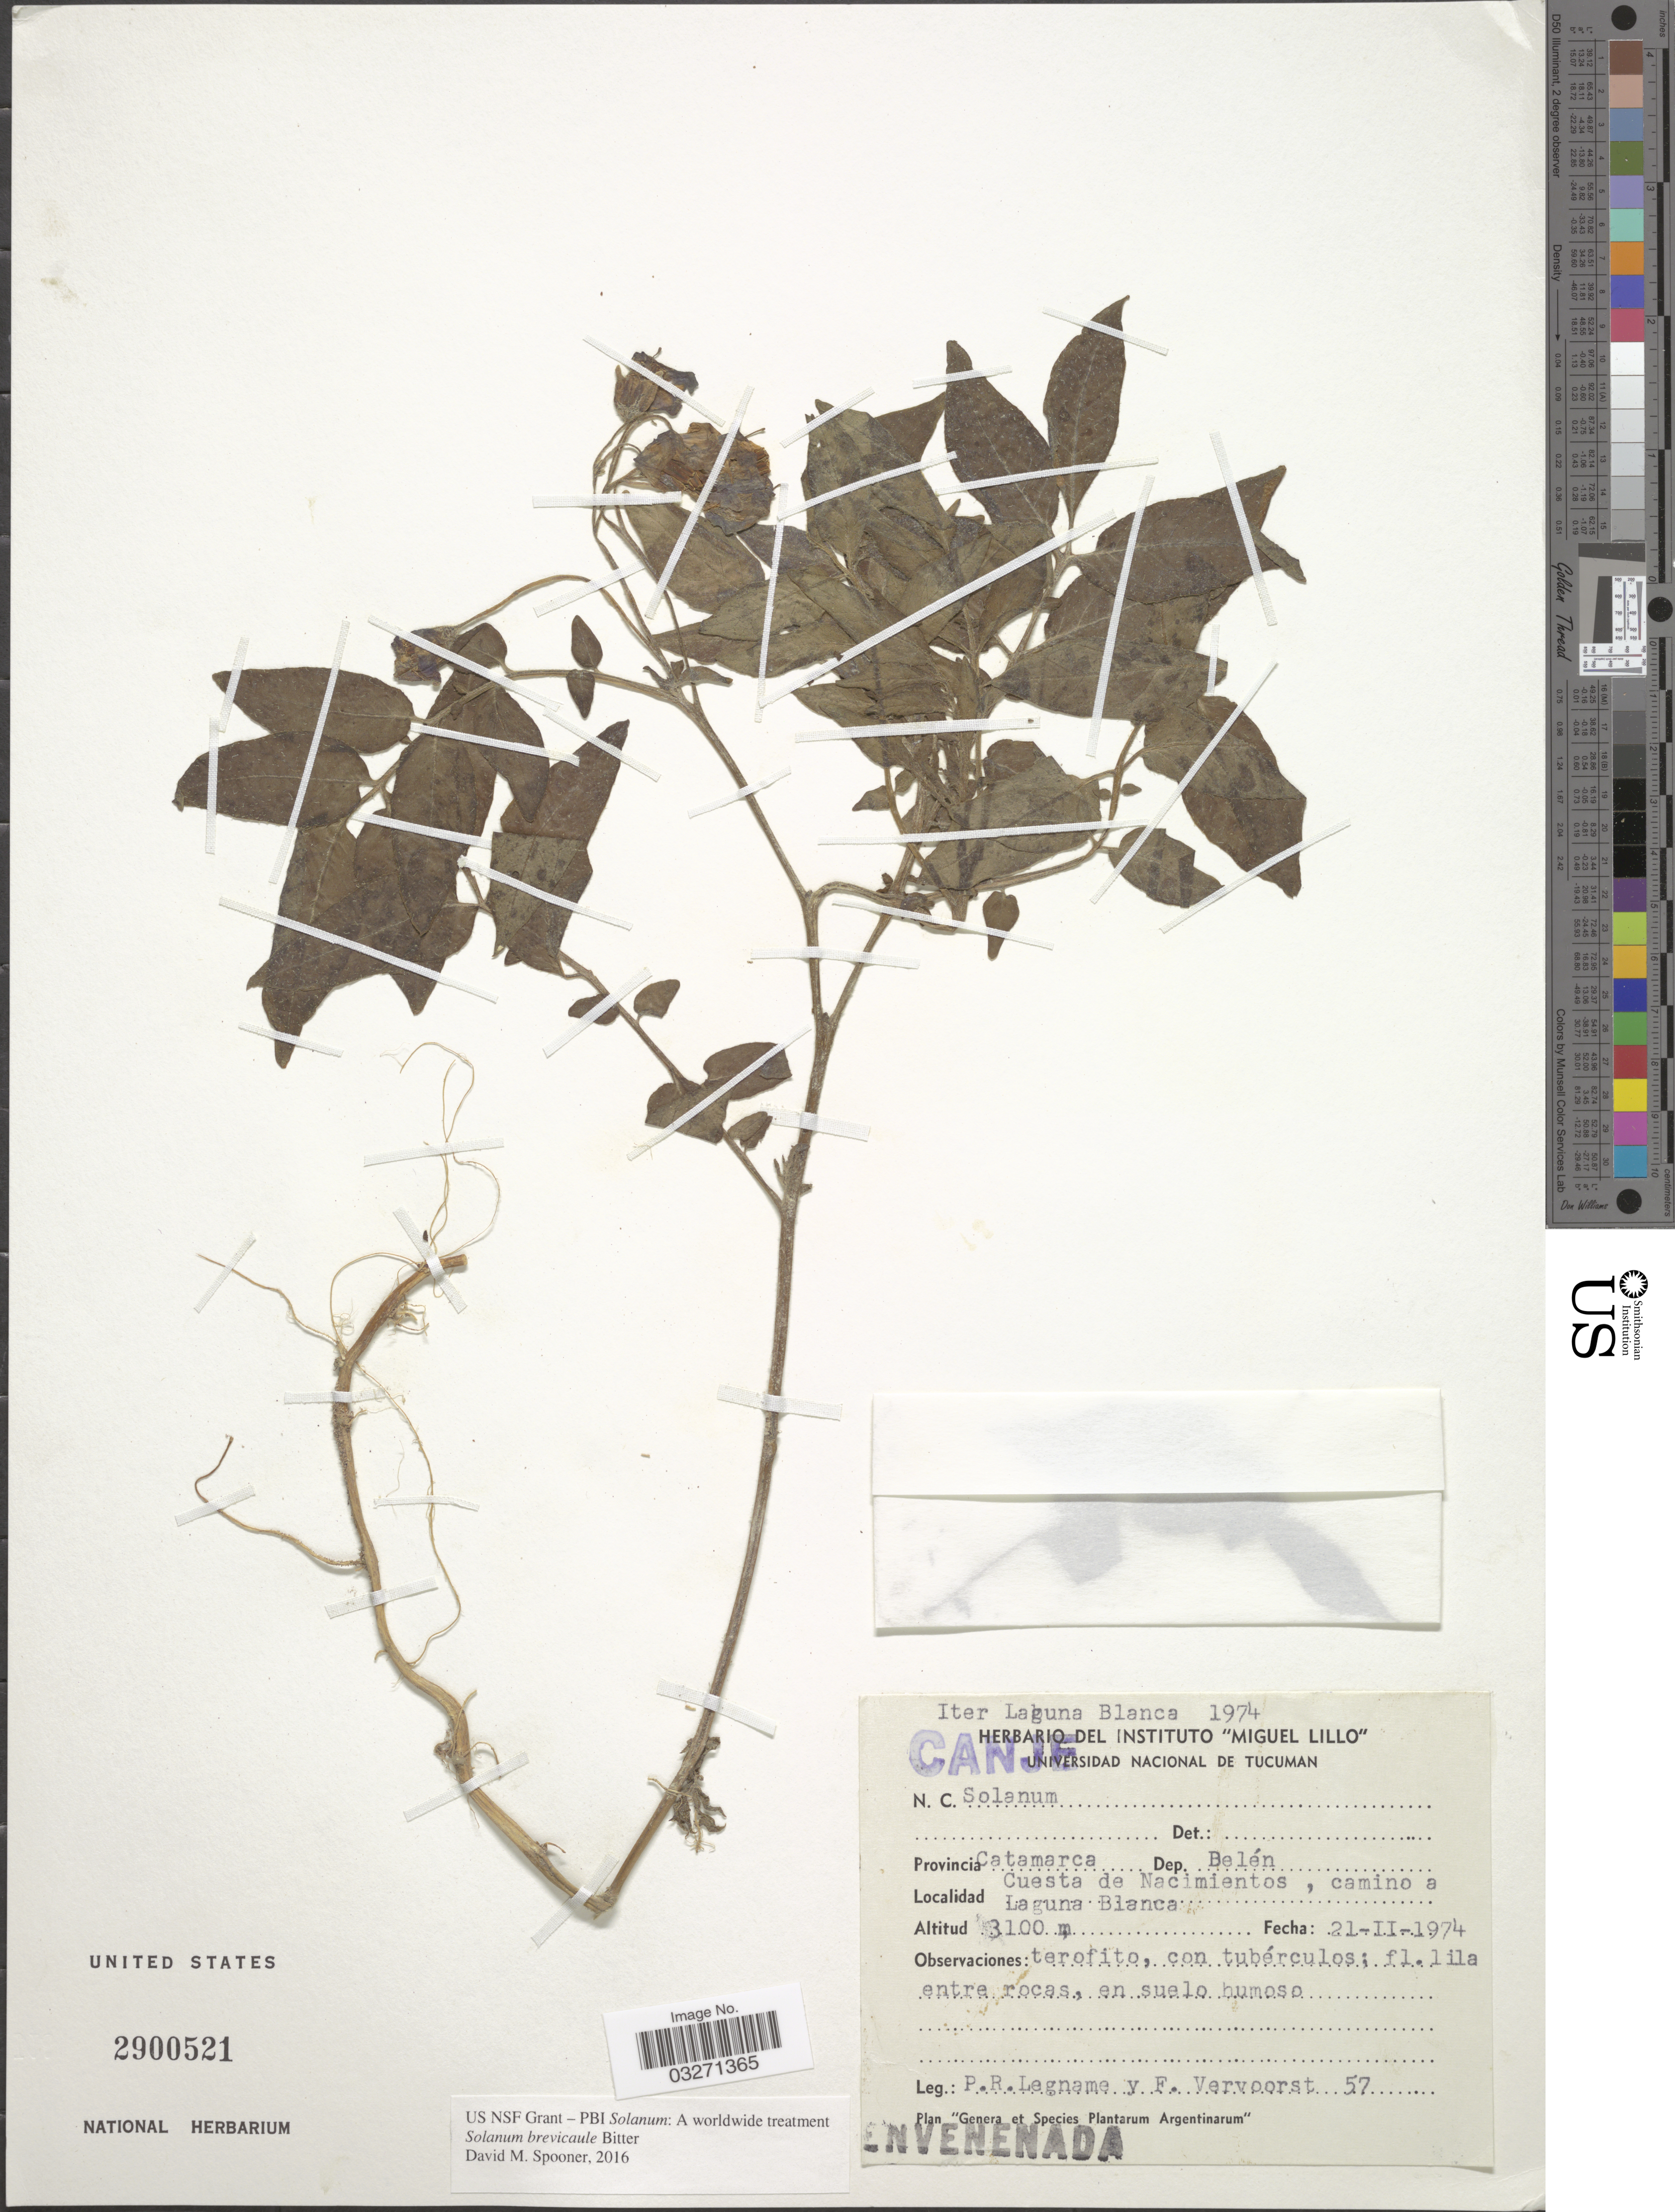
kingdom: Plantae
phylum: Tracheophyta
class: Magnoliopsida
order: Solanales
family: Solanaceae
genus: Solanum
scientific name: Solanum brevicaule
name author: Bitter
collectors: P. R. Legname & F. Vervoorst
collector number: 57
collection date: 1974-02-21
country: Argentina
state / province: Catamarca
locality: Dep. Belén. Cuesta de Nacimientos, camino a Laguna Blanca.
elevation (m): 3100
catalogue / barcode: US 2900521